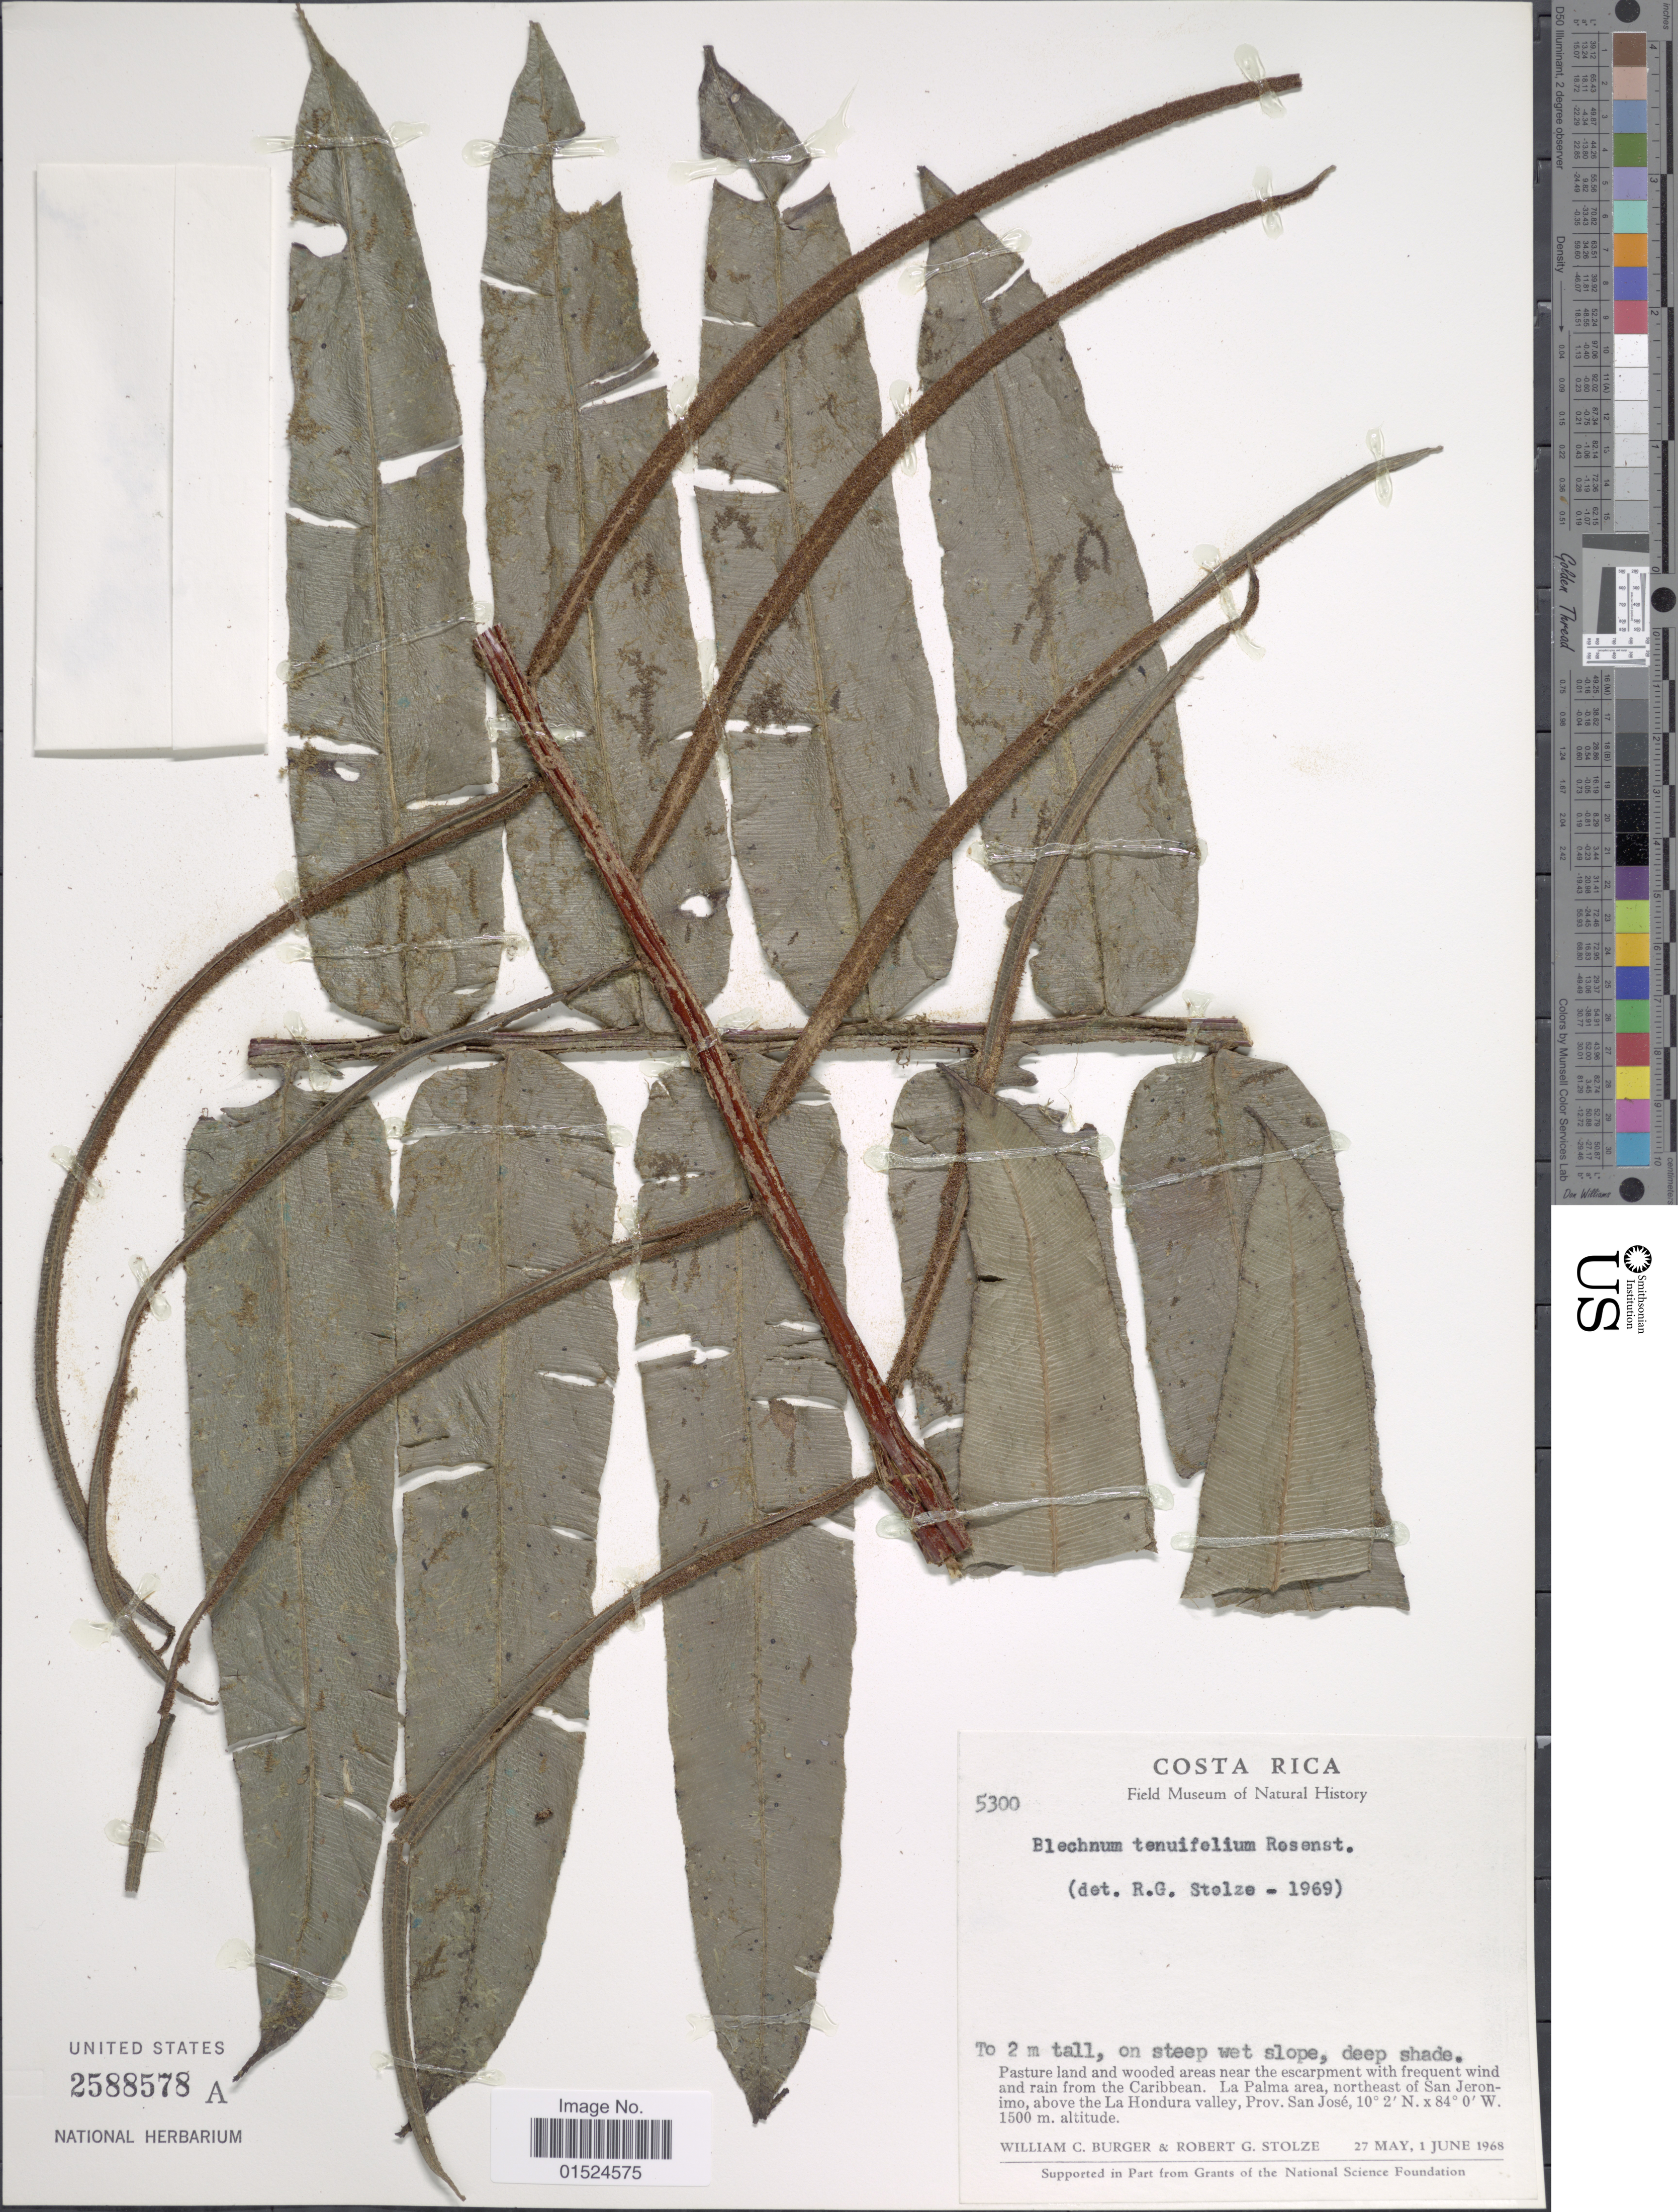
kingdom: Plantae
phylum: Tracheophyta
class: Polypodiopsida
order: Polypodiales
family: Blechnaceae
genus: Blechnum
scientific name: Blechnum viviparum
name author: (Broadh.) C. Chr.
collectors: W. Burger & R. G. Stolze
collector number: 5300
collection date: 1968-05-27/1968-06-01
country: Costa Rica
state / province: San José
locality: La Palma area, northeast of San Jeronimo, above the La Hondura valley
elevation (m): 1500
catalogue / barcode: US 2588578A